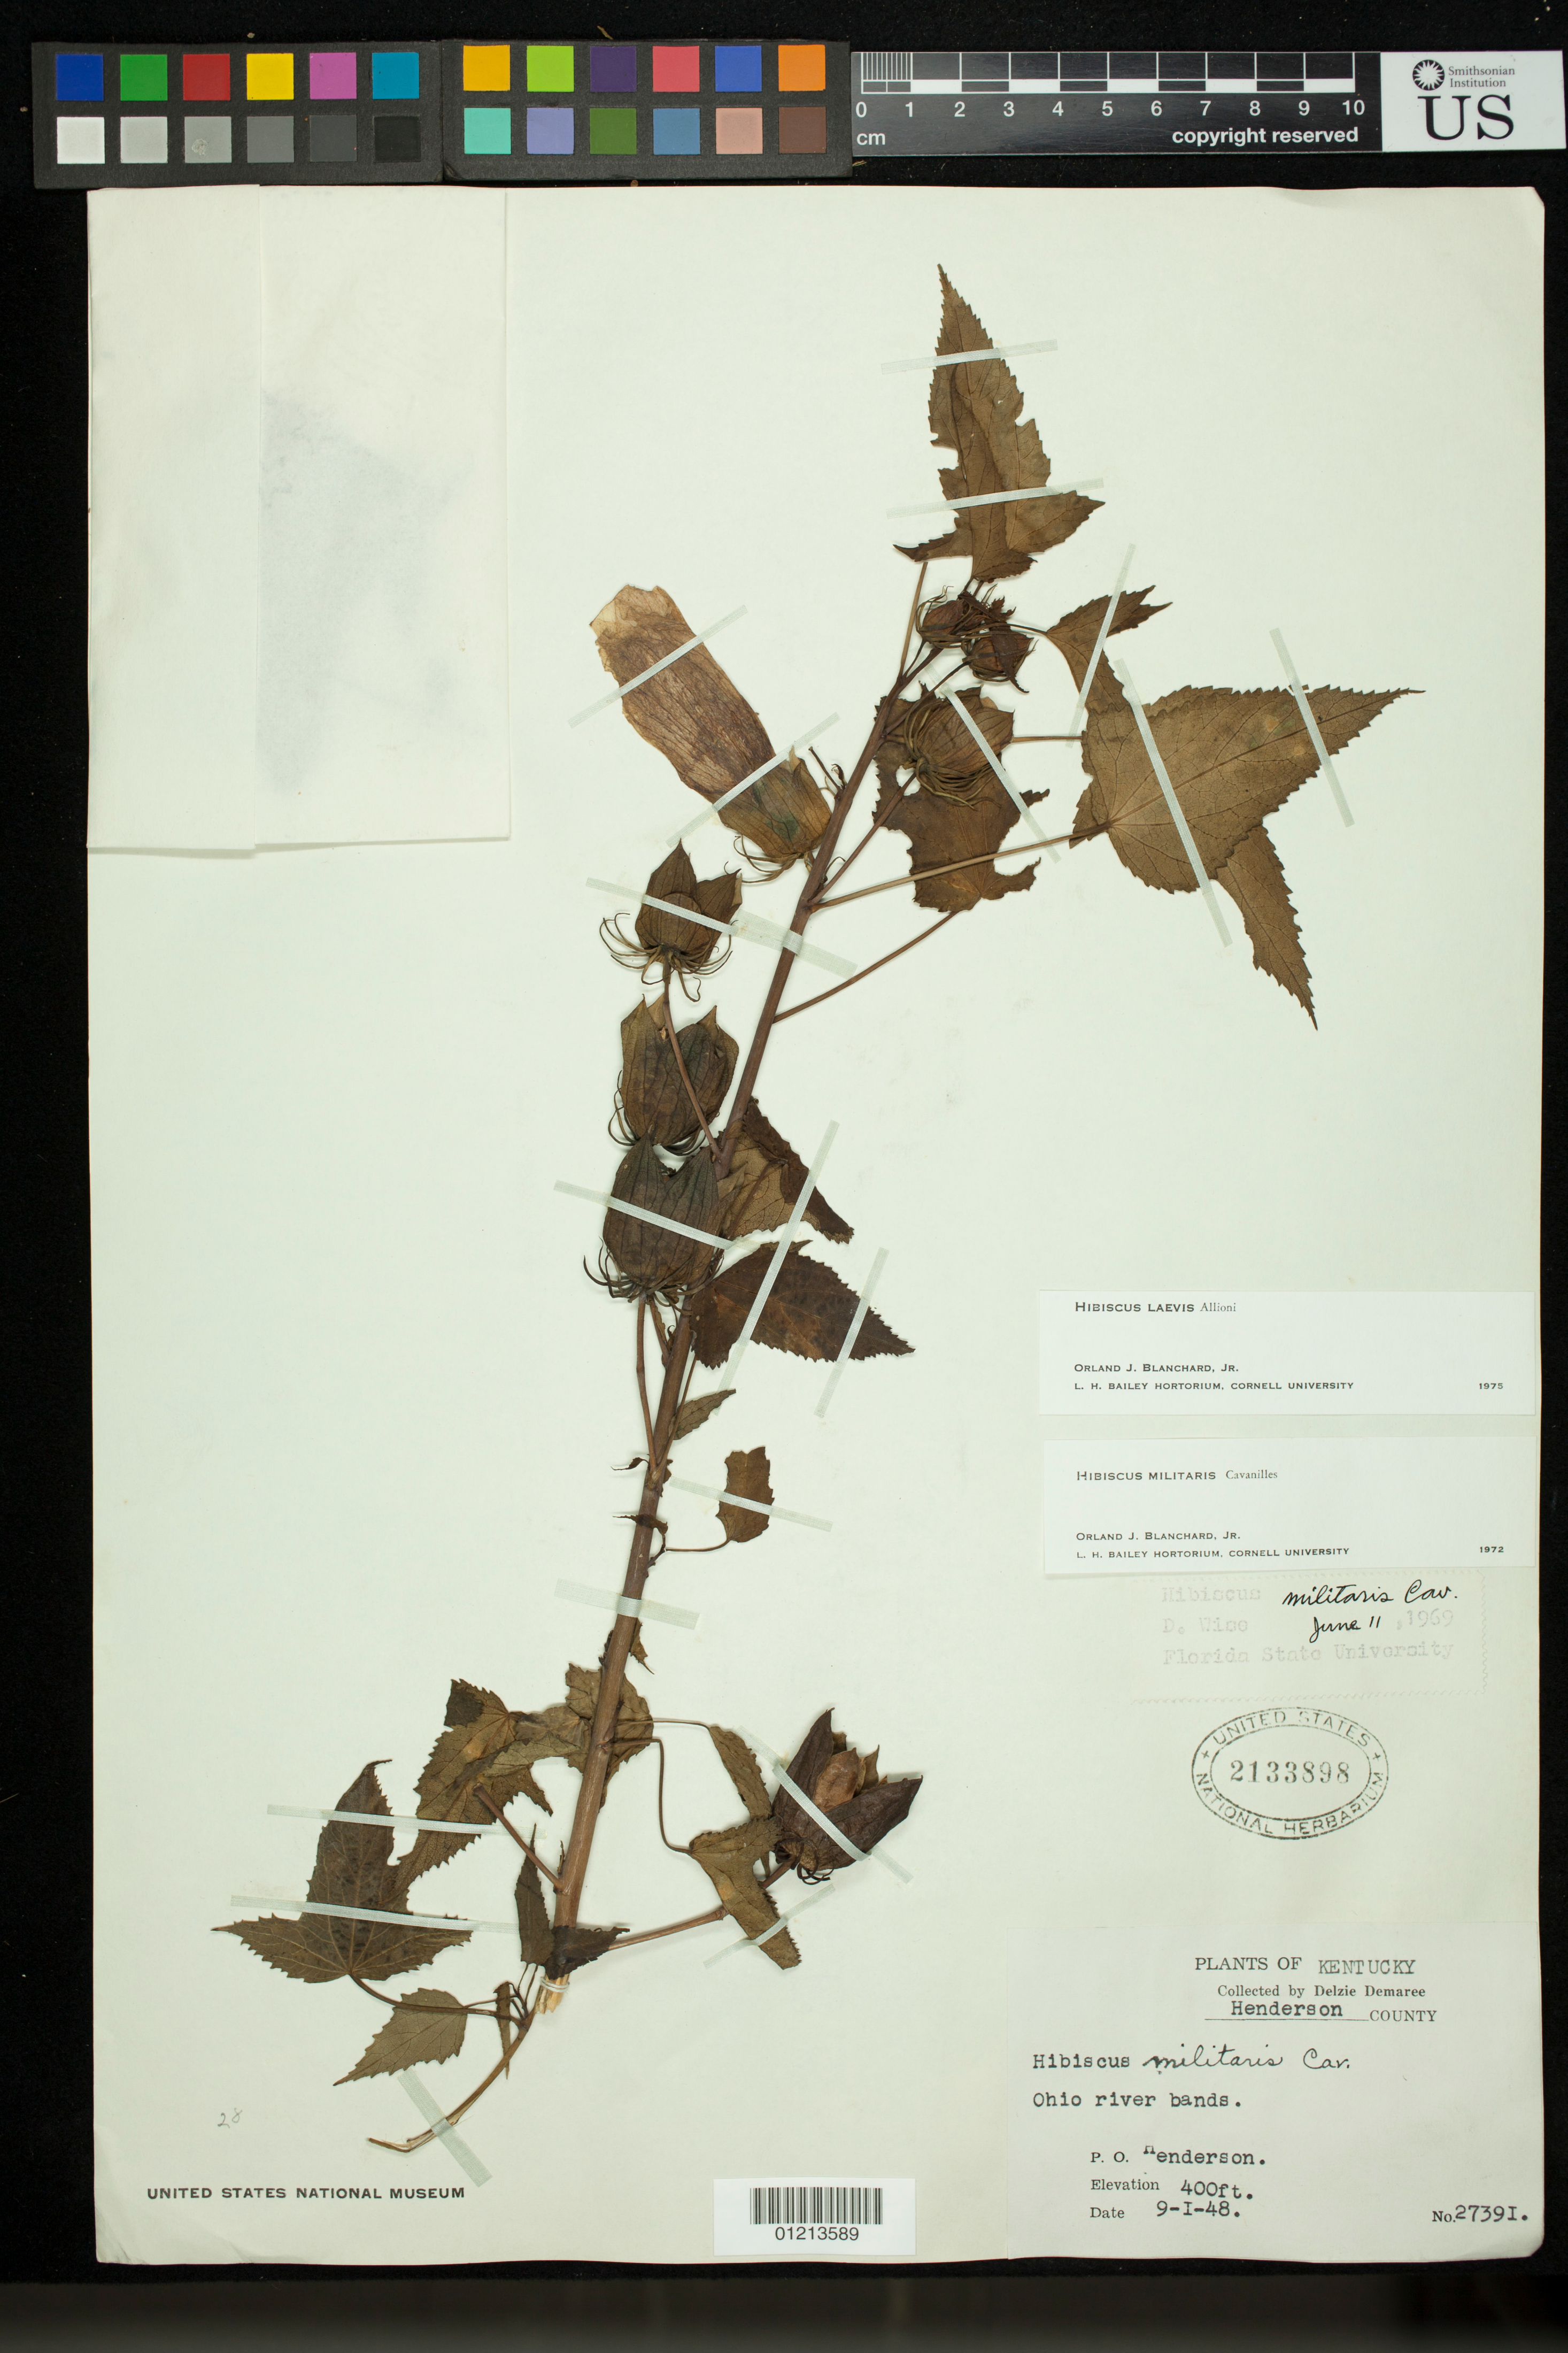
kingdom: Plantae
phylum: Tracheophyta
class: Magnoliopsida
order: Malvales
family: Malvaceae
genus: Hibiscus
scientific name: Hibiscus laevis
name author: All.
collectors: D. Demaree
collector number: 27391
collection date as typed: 09 Jan 1948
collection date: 1948-01-09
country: United States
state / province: Kentucky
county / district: Henderson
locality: Henderson County: Ohio river bands.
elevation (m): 122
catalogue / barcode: US 2133898